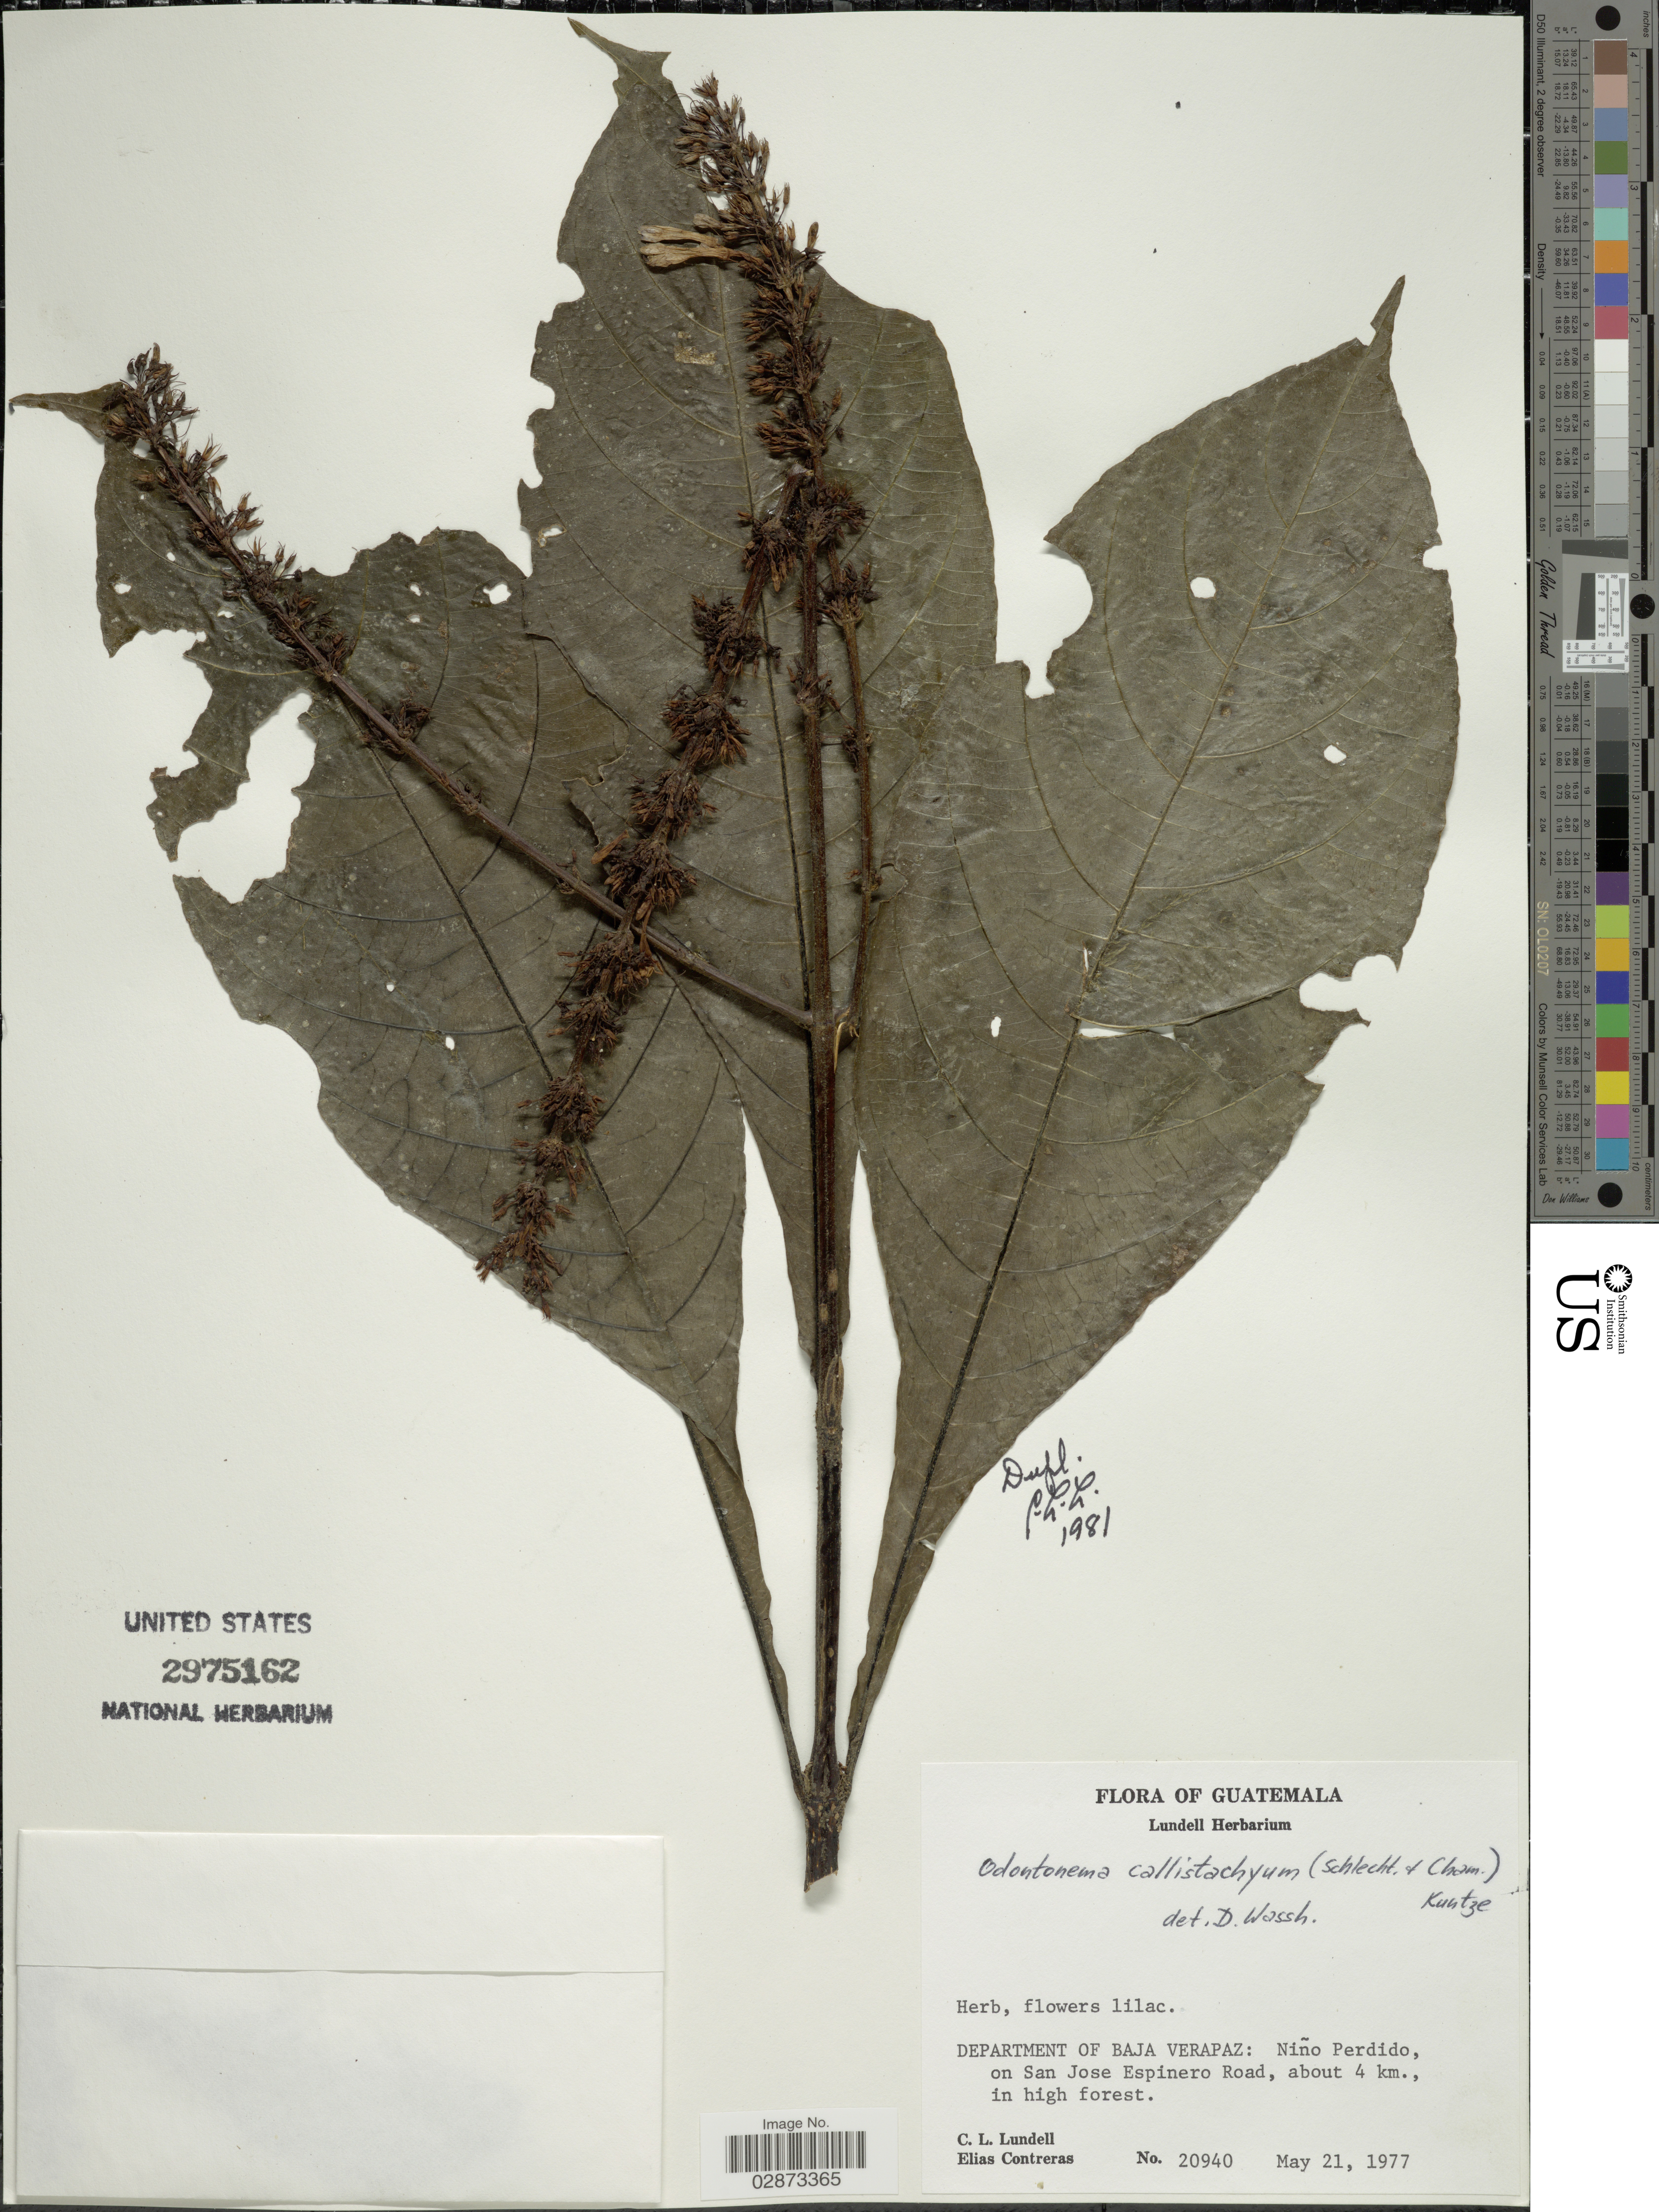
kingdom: Plantae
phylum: Tracheophyta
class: Magnoliopsida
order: Lamiales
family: Acanthaceae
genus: Odontonema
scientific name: Odontonema callistachyum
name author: (Schltdl. & Cham.) Kuntze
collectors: C. L. Lundell & E. Contreras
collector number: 20940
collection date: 1977-05-21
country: Guatemala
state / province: Baja Verapaz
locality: Department of Baja Verapaz: Niño Perdido, on San Jose Espinero Road, about 4 km., in high forest.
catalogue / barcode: US 2975162